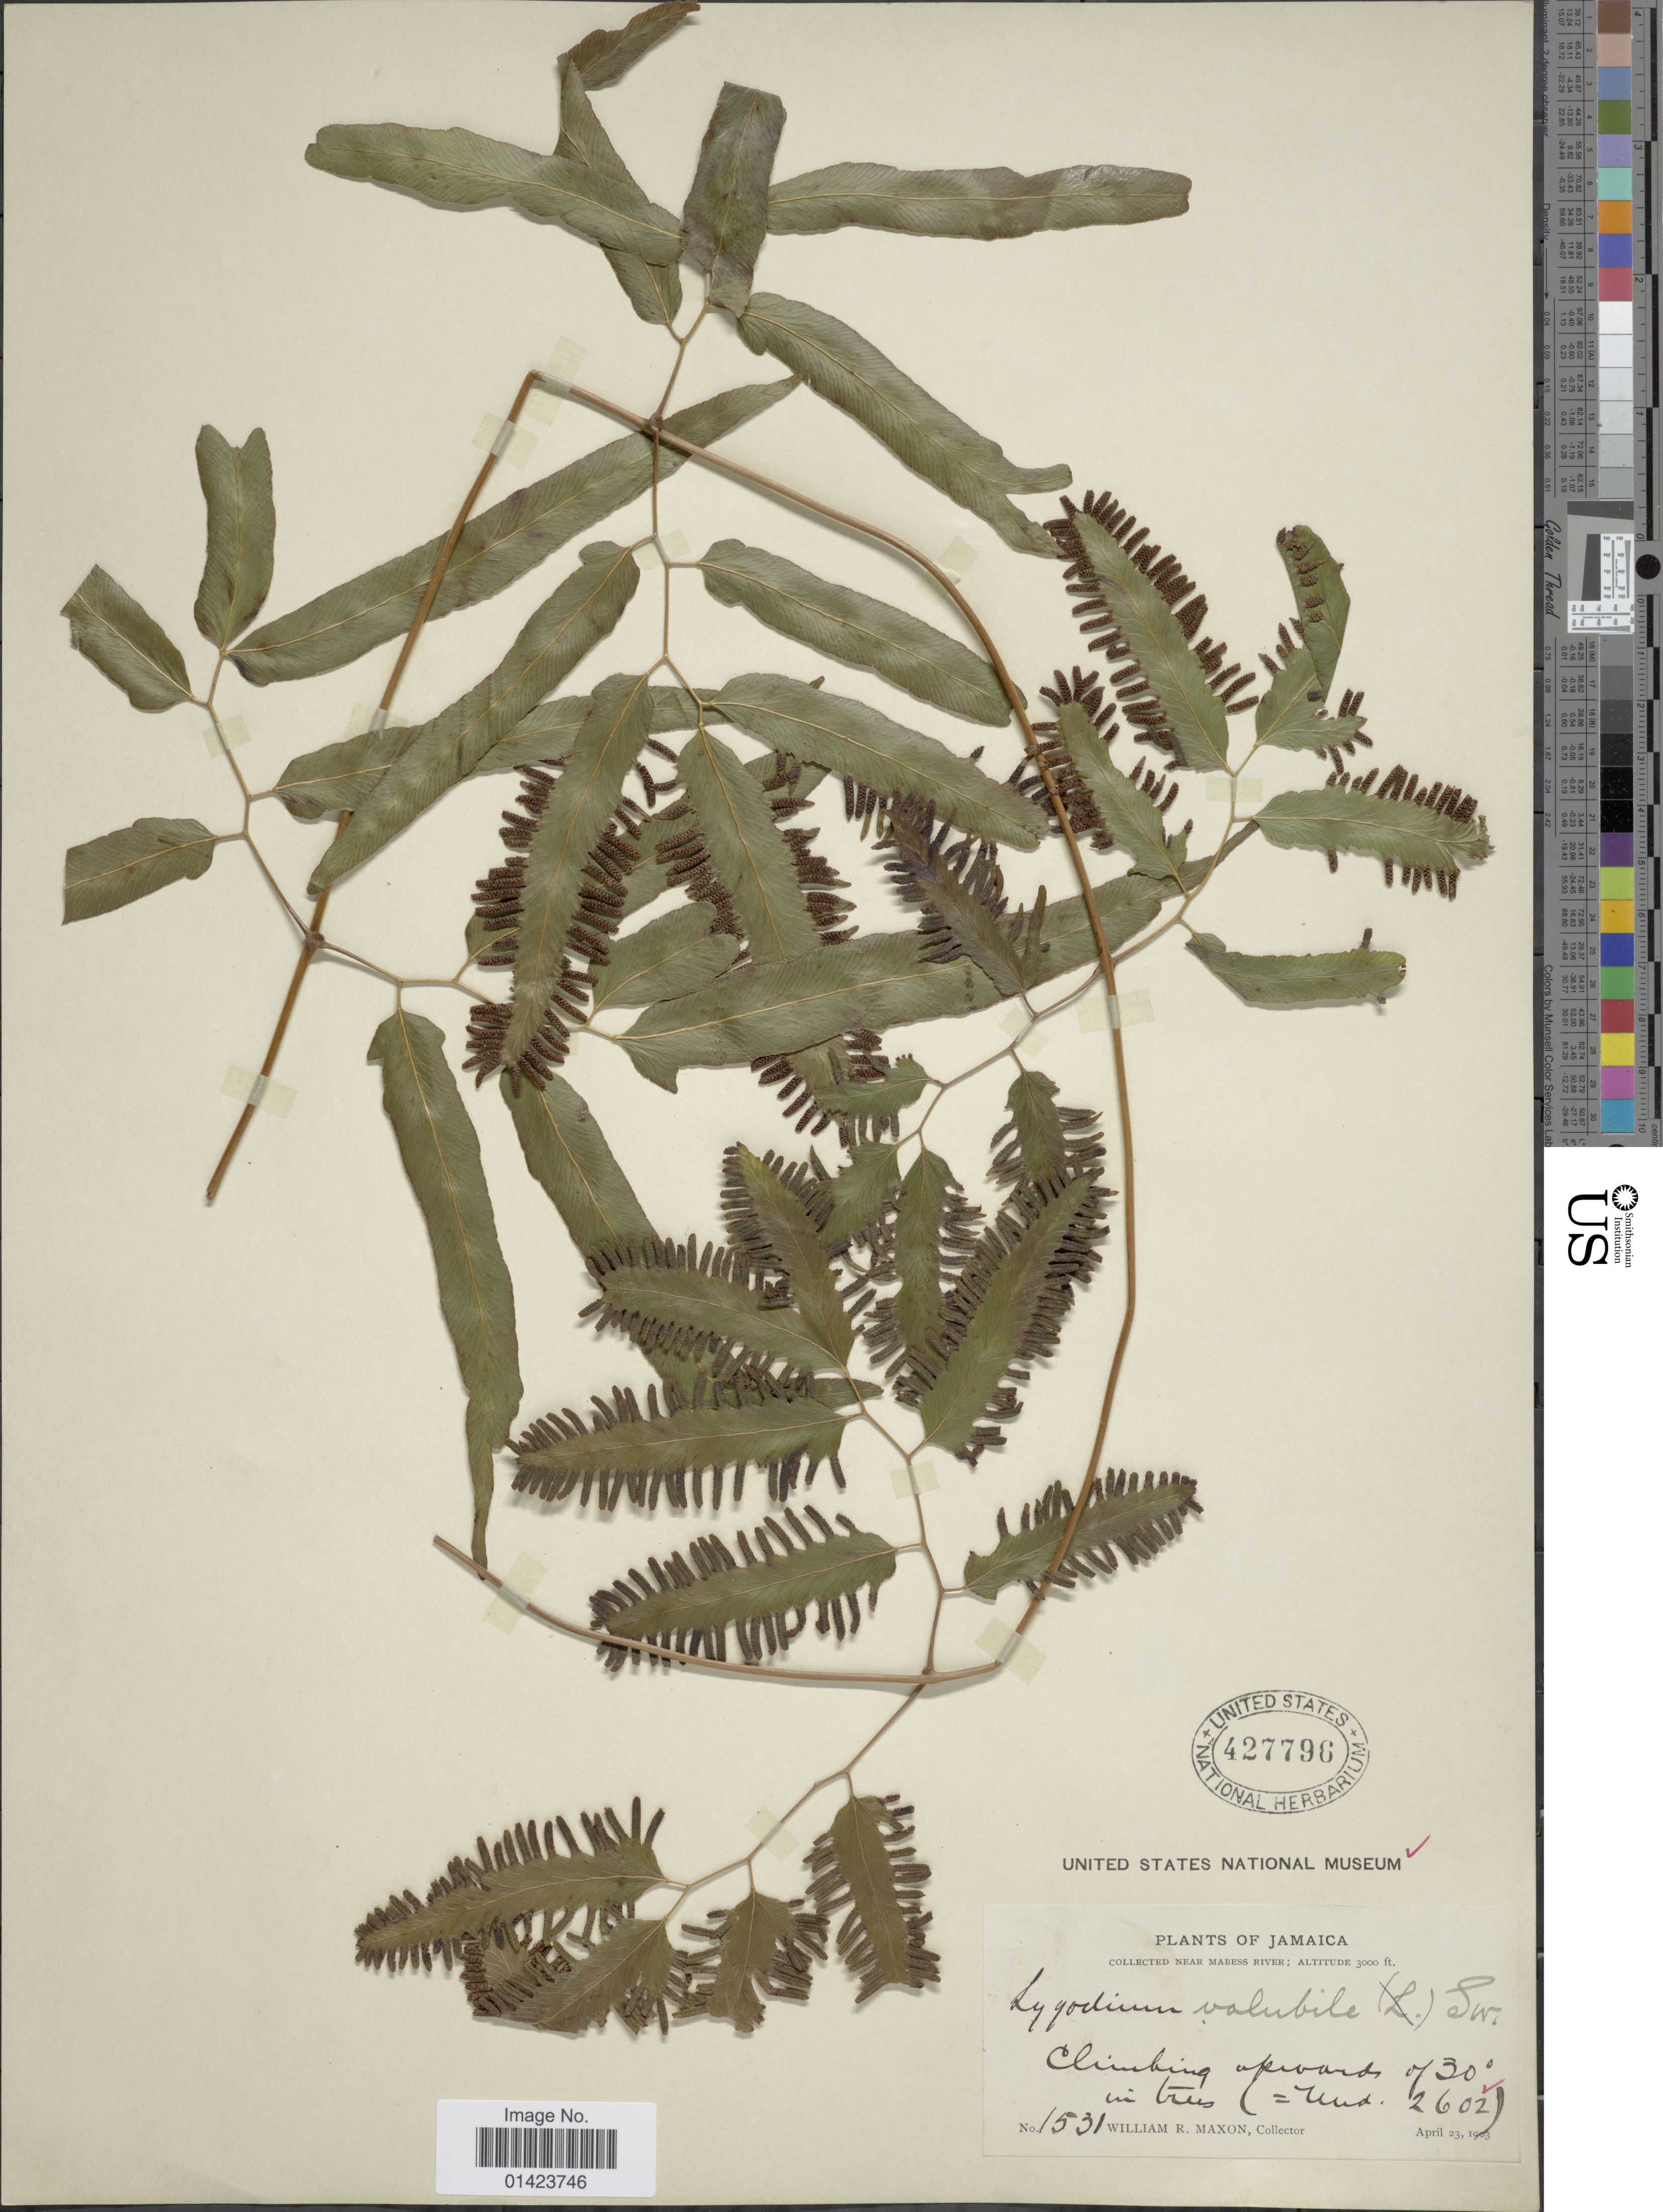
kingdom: Plantae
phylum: Tracheophyta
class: Polypodiopsida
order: Schizaeales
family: Lygodiaceae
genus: Lygodium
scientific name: Lygodium volubile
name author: Sw.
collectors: W. R. Maxon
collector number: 1531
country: Jamaica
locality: Near Mabess River,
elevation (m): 914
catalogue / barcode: US 427796